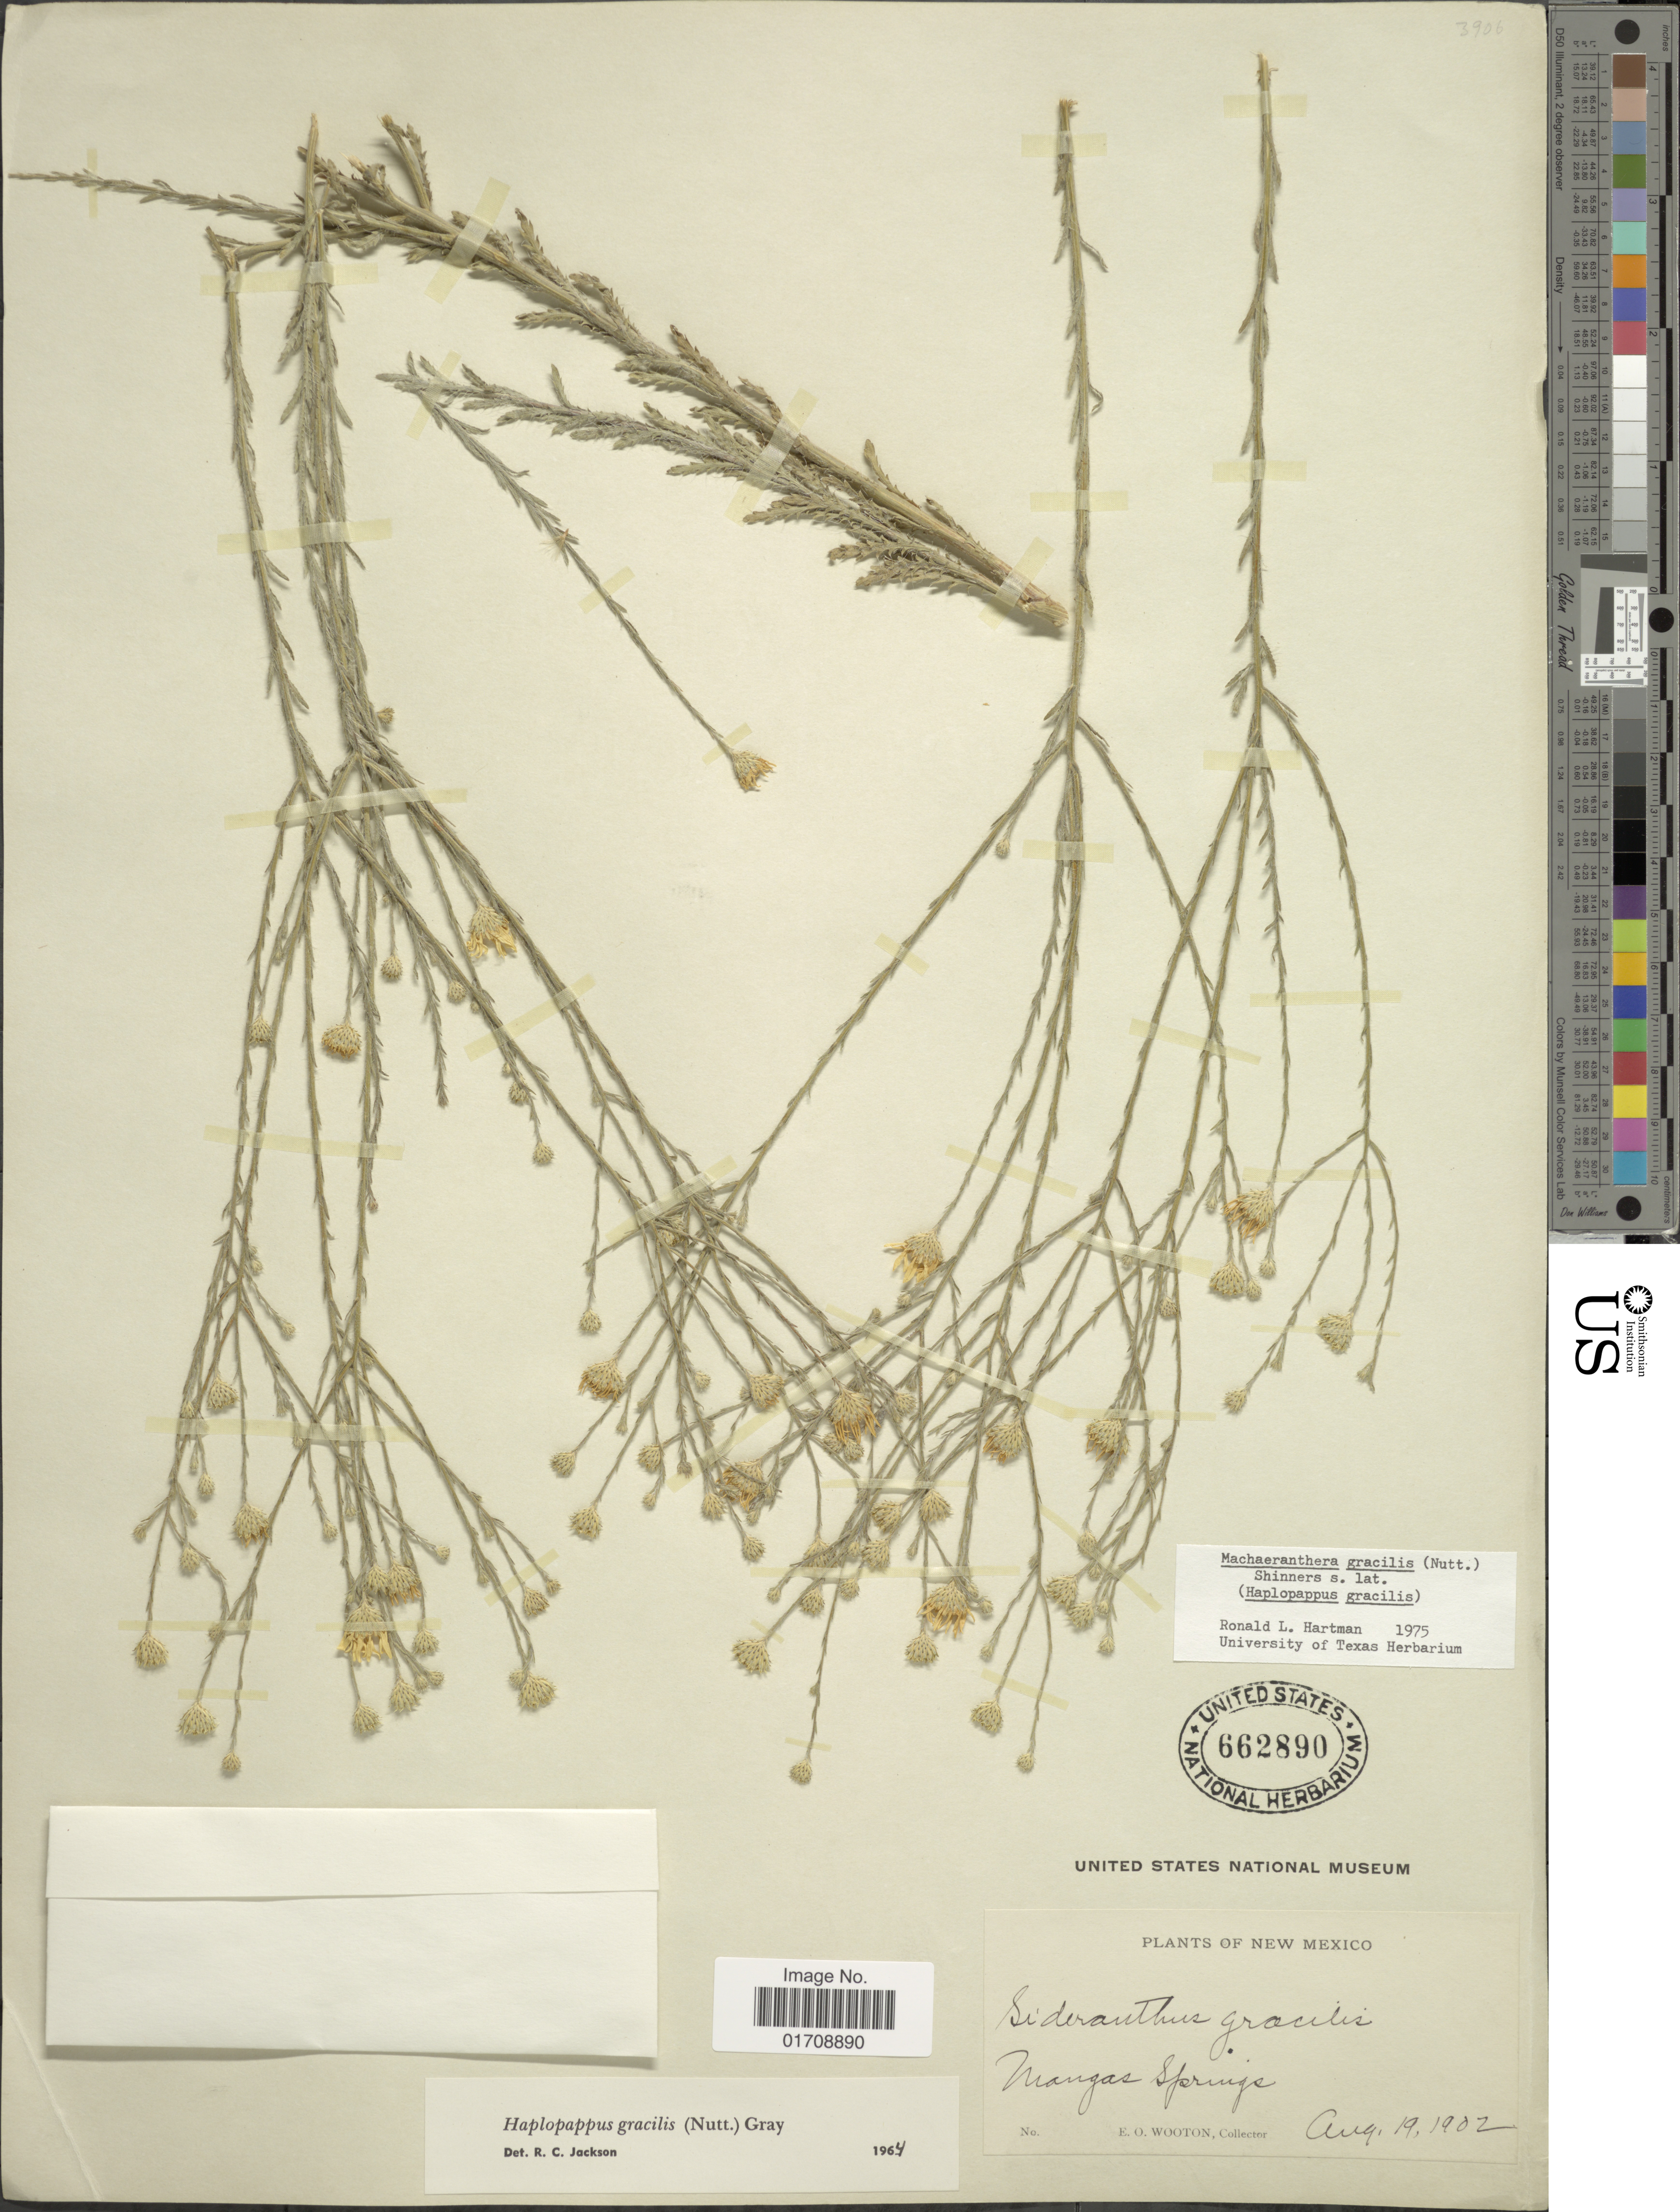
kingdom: Plantae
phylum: Tracheophyta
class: Magnoliopsida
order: Asterales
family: Asteraceae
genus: Machaeranthera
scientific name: Machaeranthera gracilis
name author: (Nutt.) Shinners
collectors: E. O. Wooton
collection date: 1902-08-19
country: United States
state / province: New Mexico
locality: Mangas Springs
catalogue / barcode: US 662890